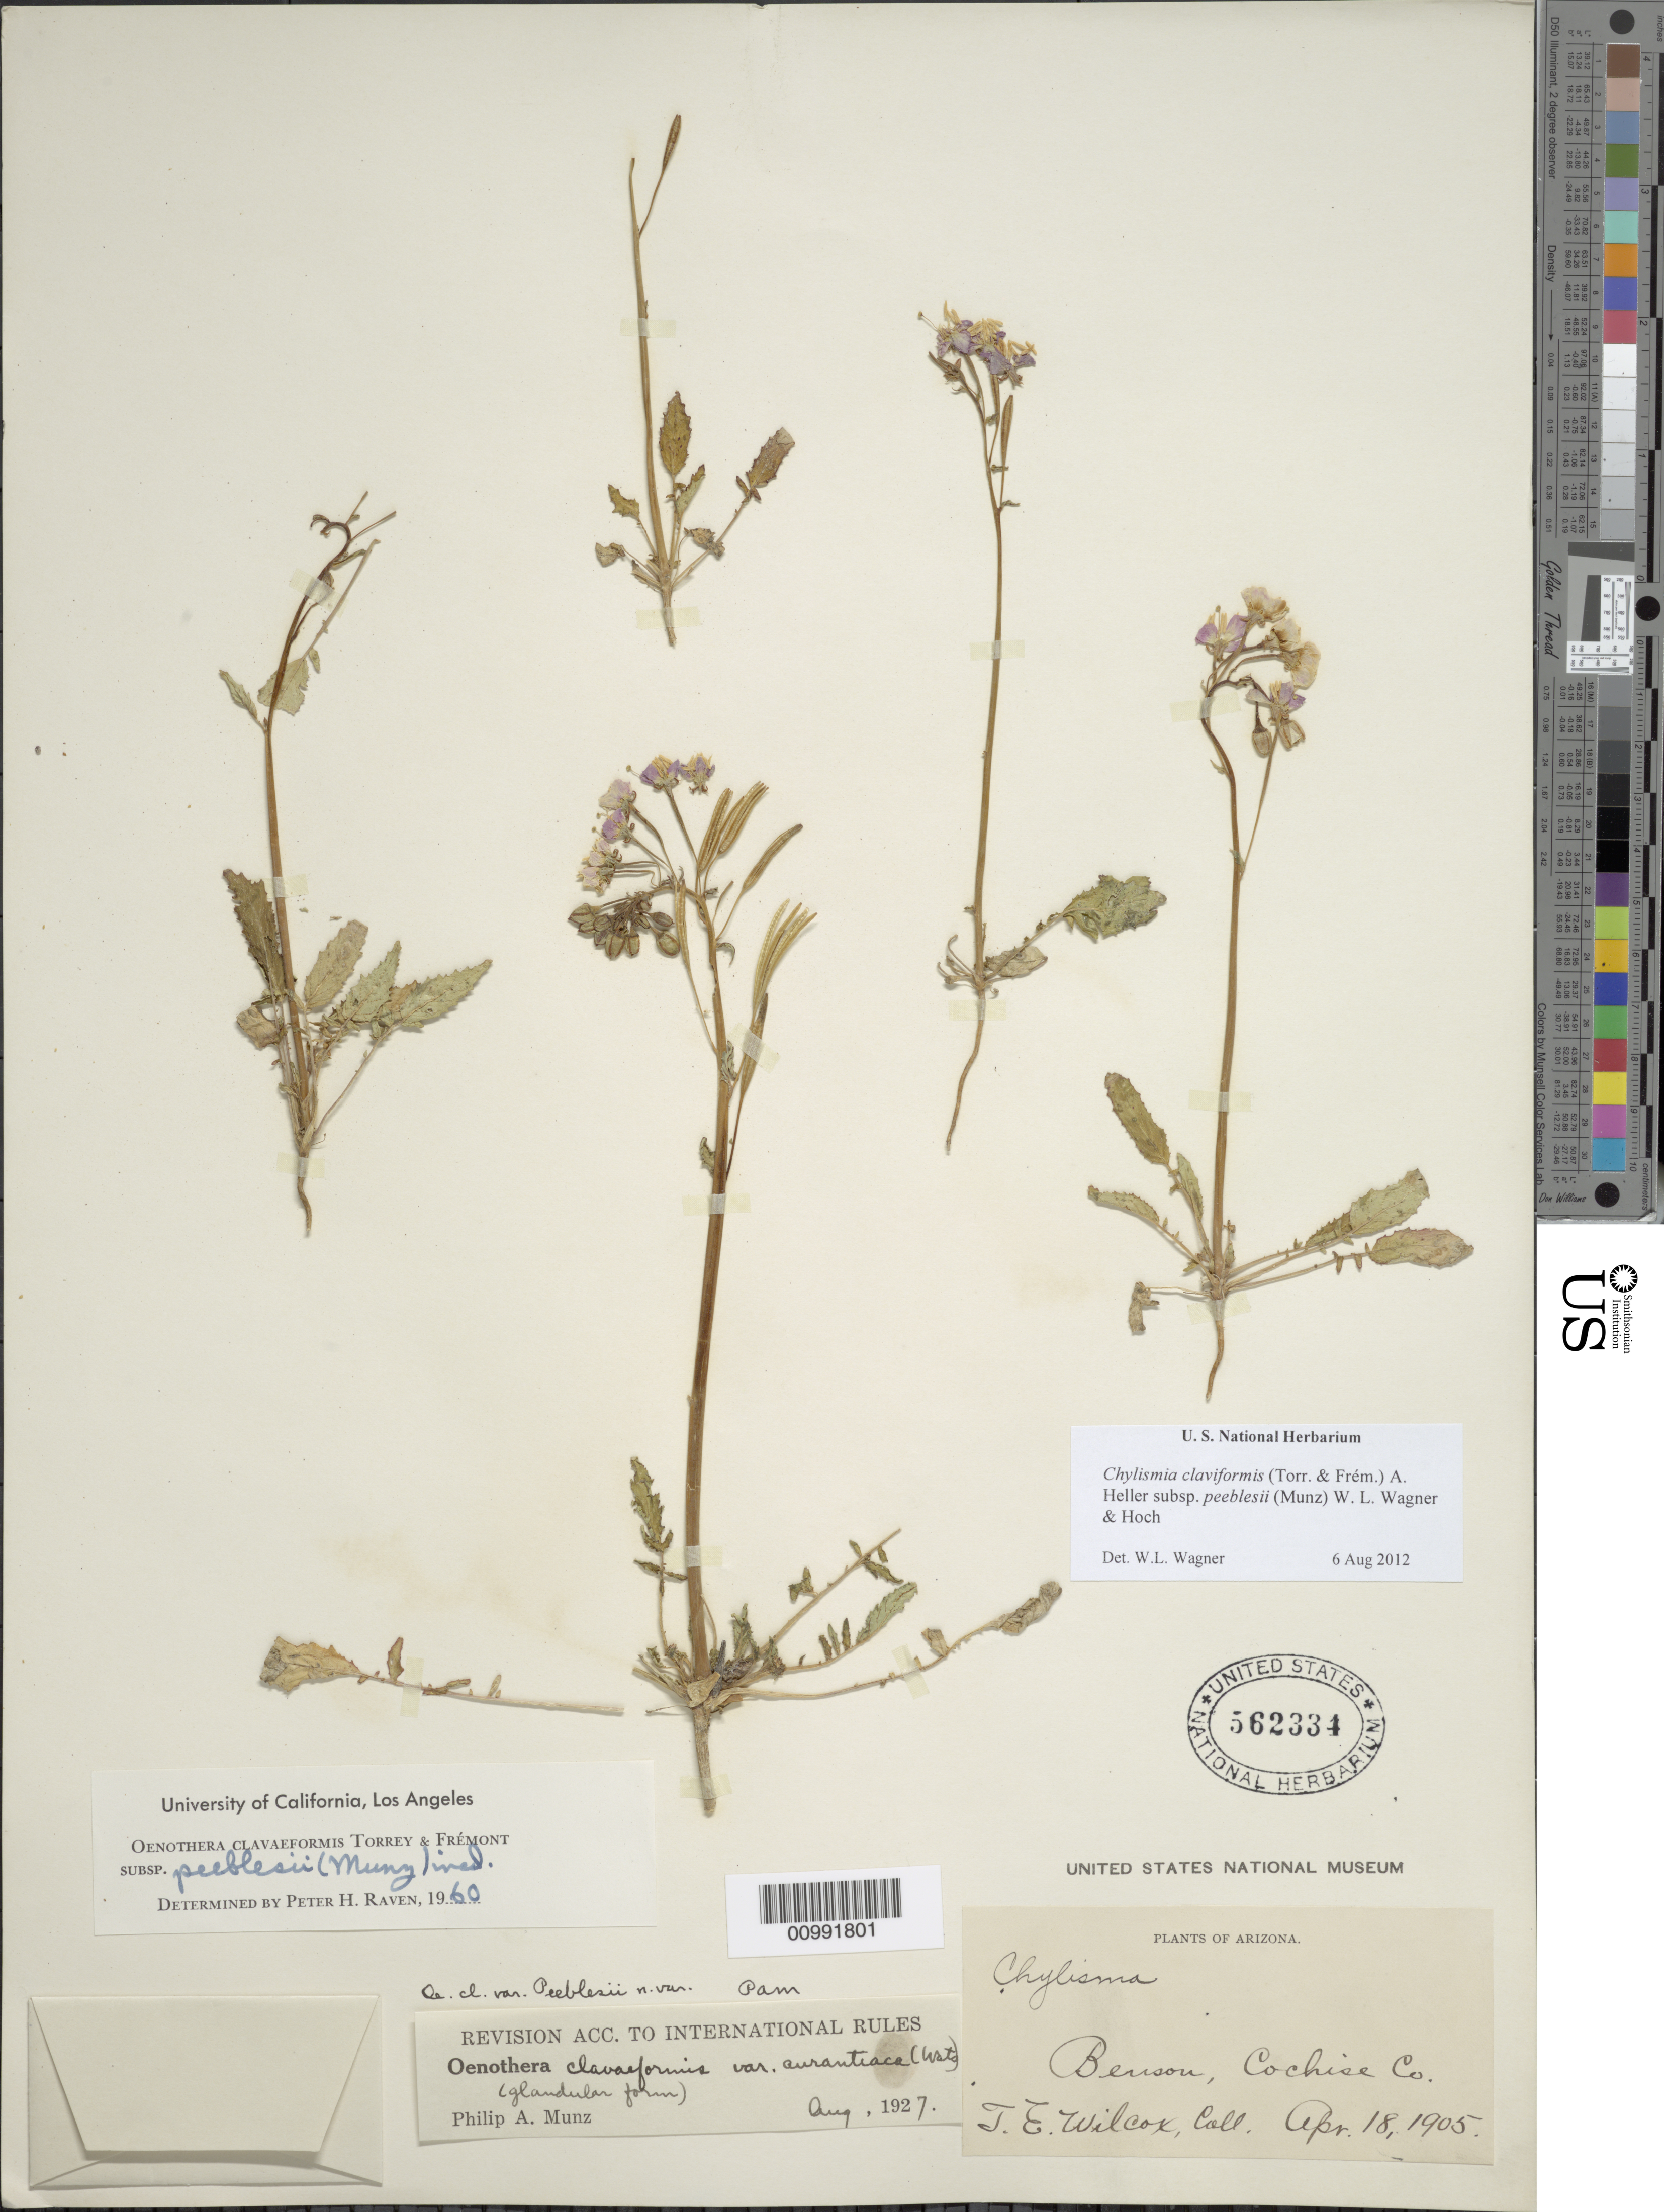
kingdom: Plantae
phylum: Tracheophyta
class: Magnoliopsida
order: Myrtales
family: Onagraceae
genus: Chylismia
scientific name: Chylismia claviformis subsp. peeblesii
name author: (Munz) W.L. Wagner & Hoch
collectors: T. E. Wilcox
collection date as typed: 18 Apr 1905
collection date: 1905-04-18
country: United States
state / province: Arizona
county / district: Cochise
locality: Benson.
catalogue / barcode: US 562334